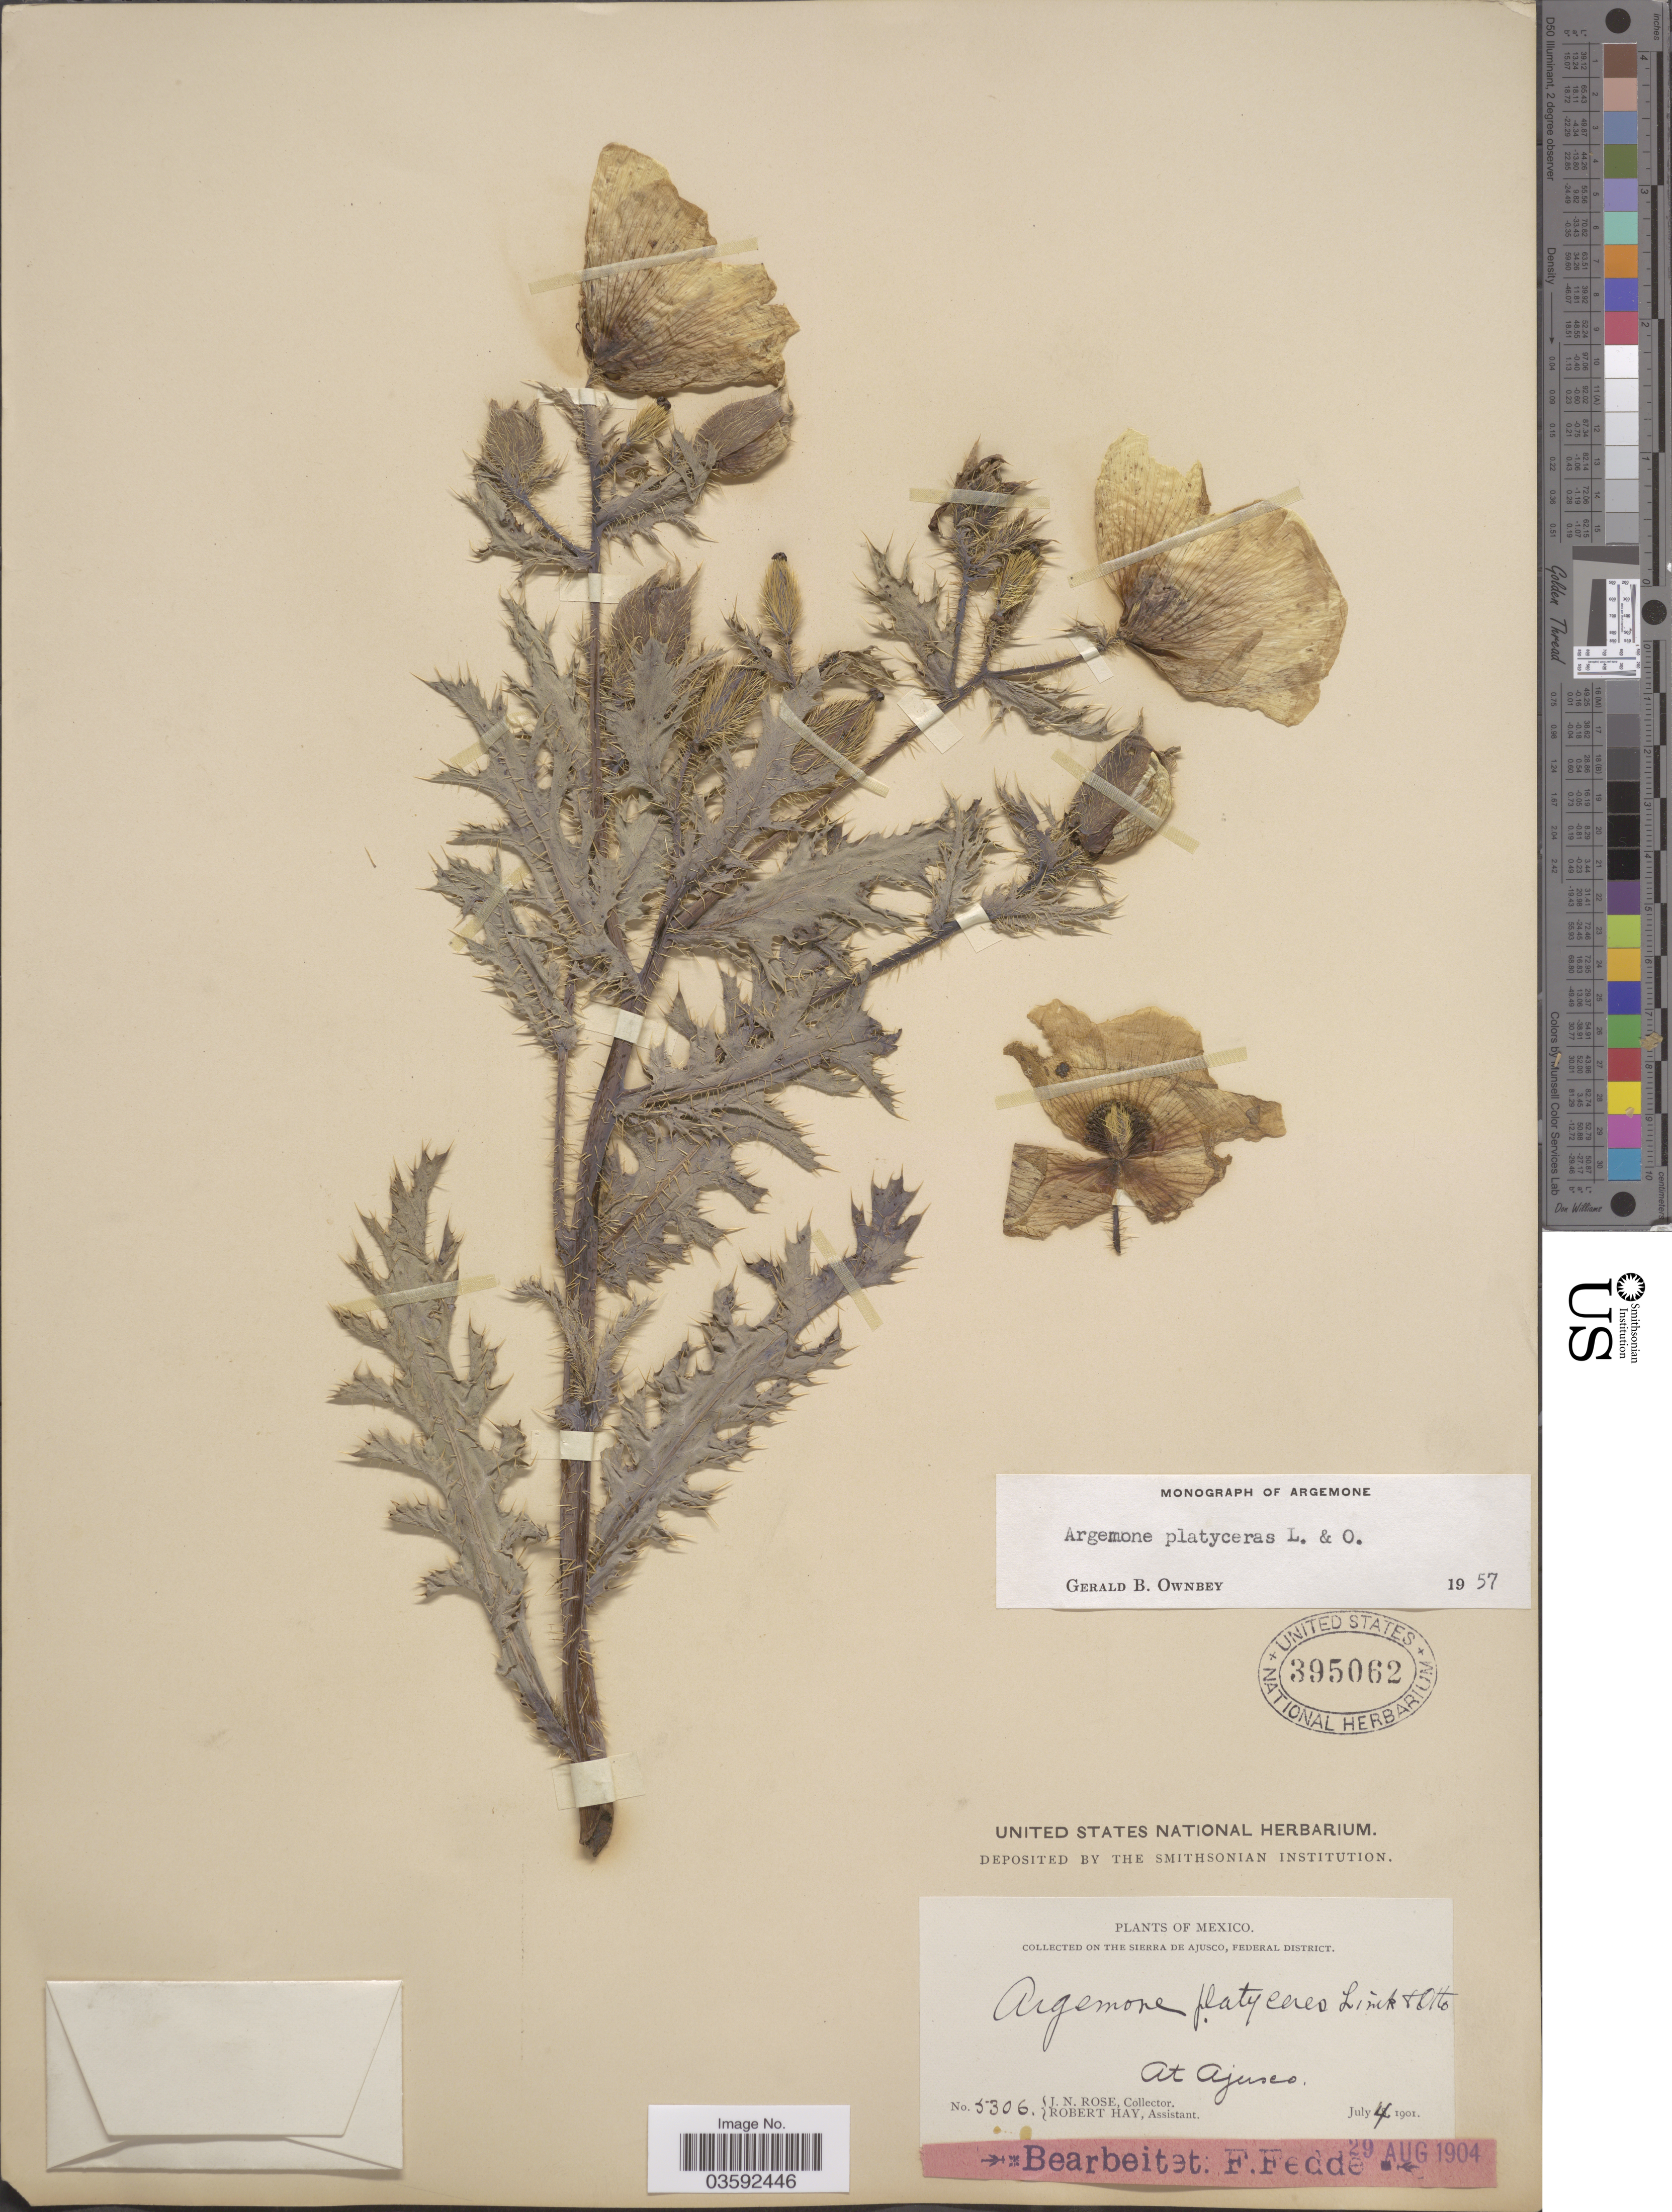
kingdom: Plantae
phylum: Tracheophyta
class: Magnoliopsida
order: Ranunculales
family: Papaveraceae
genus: Argemone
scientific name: Argemone platyceras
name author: Link & Otto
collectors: J. N. Rose & R. H. Hay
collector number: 5306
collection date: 1901-07-04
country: Mexico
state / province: Distrito Federal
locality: On the Sierra de Ajusco, Federal District.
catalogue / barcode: US 395062